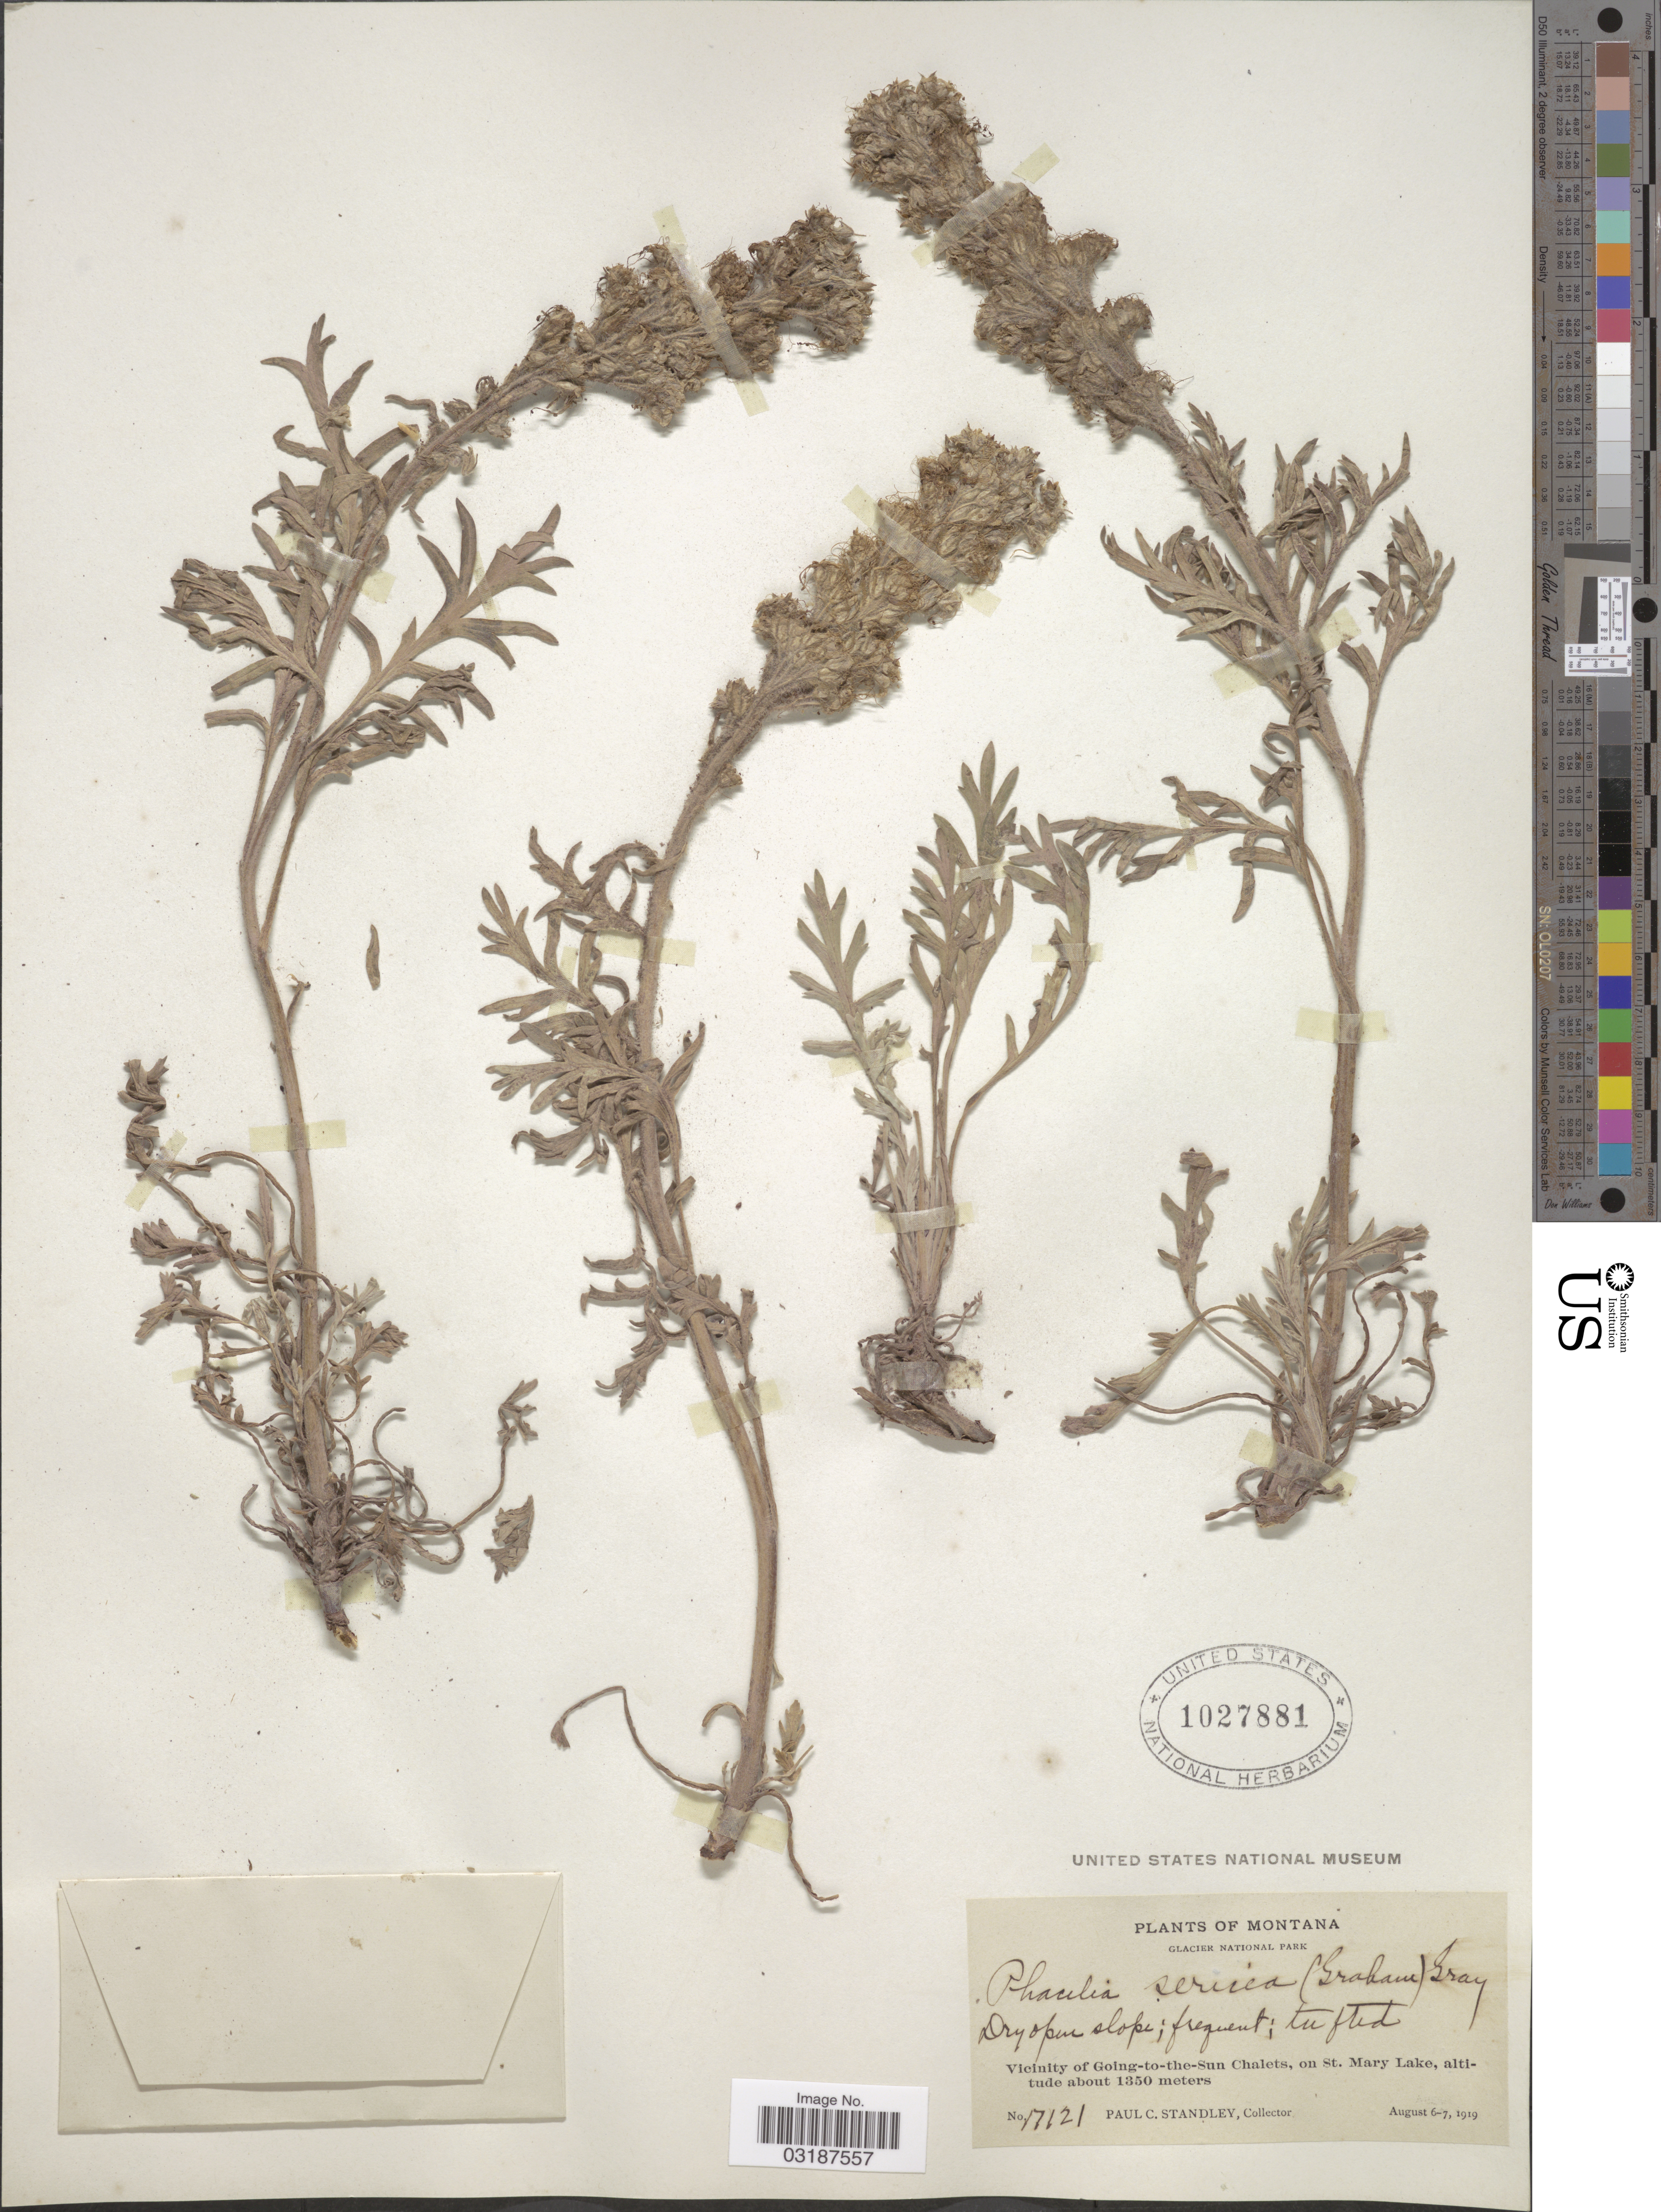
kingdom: Plantae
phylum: Tracheophyta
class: Magnoliopsida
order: Boraginales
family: Hydrophyllaceae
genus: Phacelia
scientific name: Phacelia sericea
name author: (Graham) A. Gray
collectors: P. C. Standley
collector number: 17121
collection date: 1919-08-06/1919-08-07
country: United States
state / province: Montana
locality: Glacier National Park. Vicinity of Going-to-the-Sun Chalets, on St. Mary Lake.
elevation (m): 1350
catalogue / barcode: US 1027881